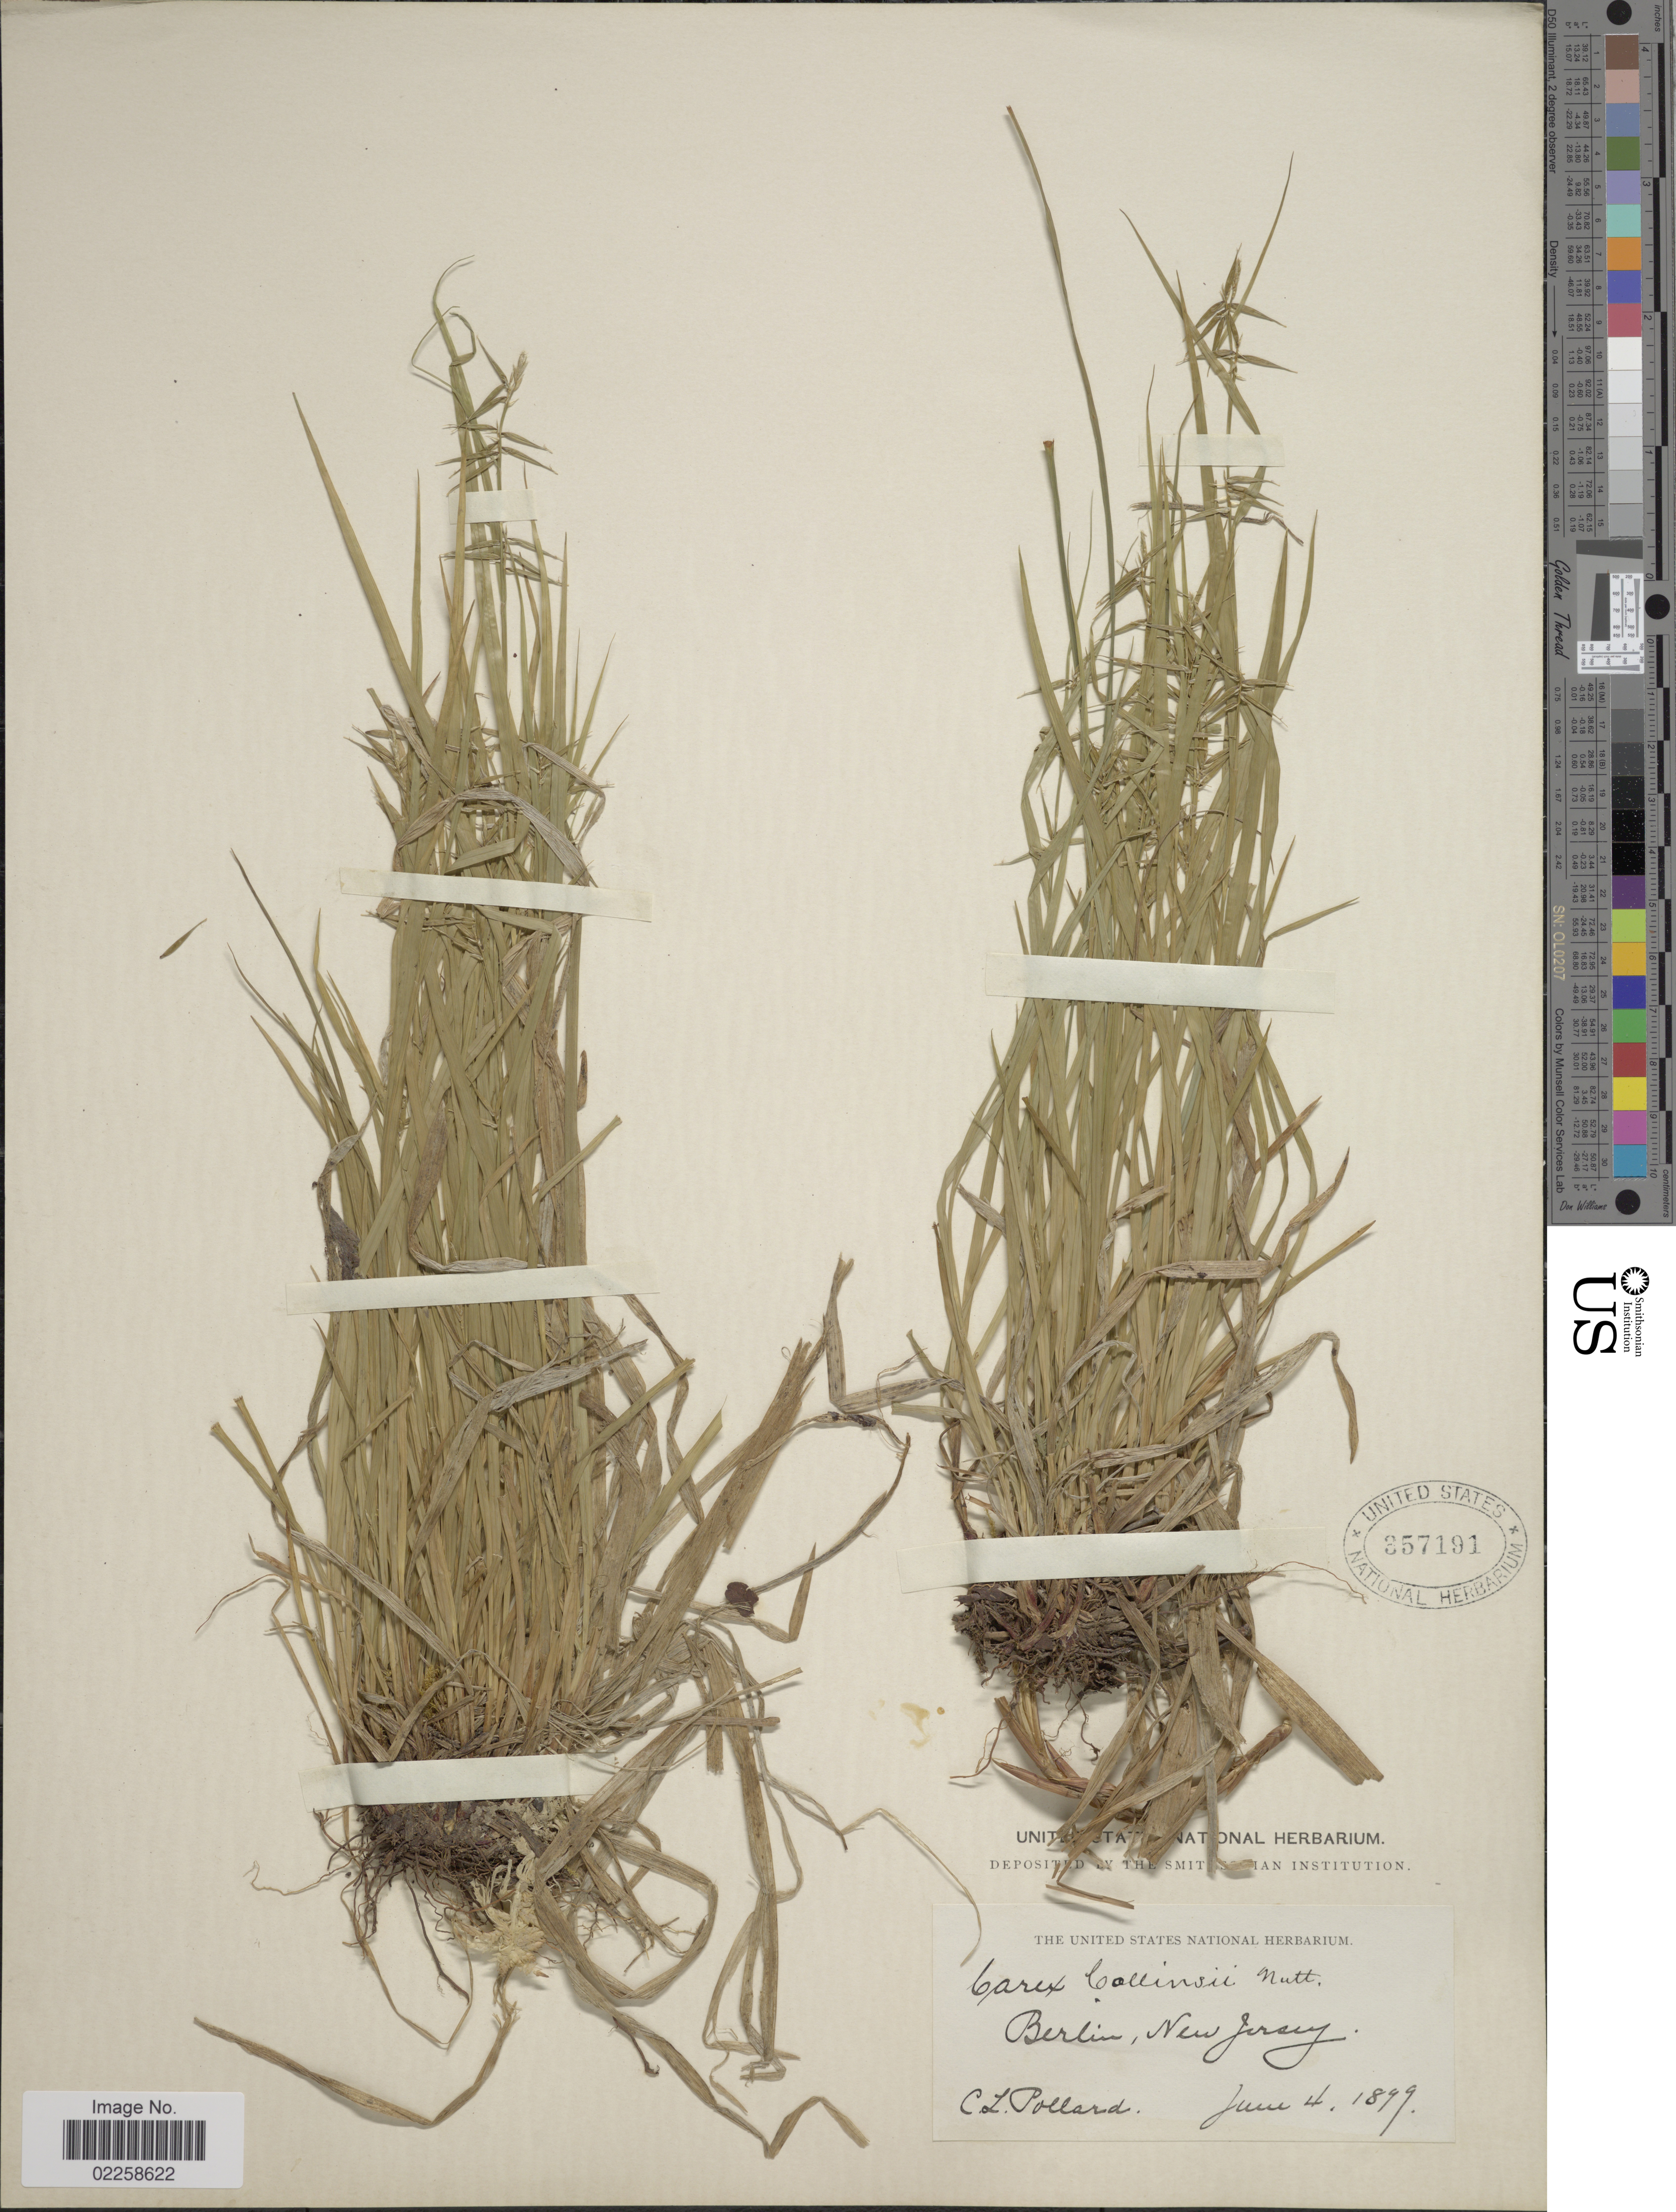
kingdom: Plantae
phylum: Tracheophyta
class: Liliopsida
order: Poales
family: Cyperaceae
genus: Carex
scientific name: Carex collinsii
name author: Nutt.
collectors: C. L. Pollard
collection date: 1899-06-04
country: United States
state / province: New Jersey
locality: Berlin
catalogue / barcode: US 357191